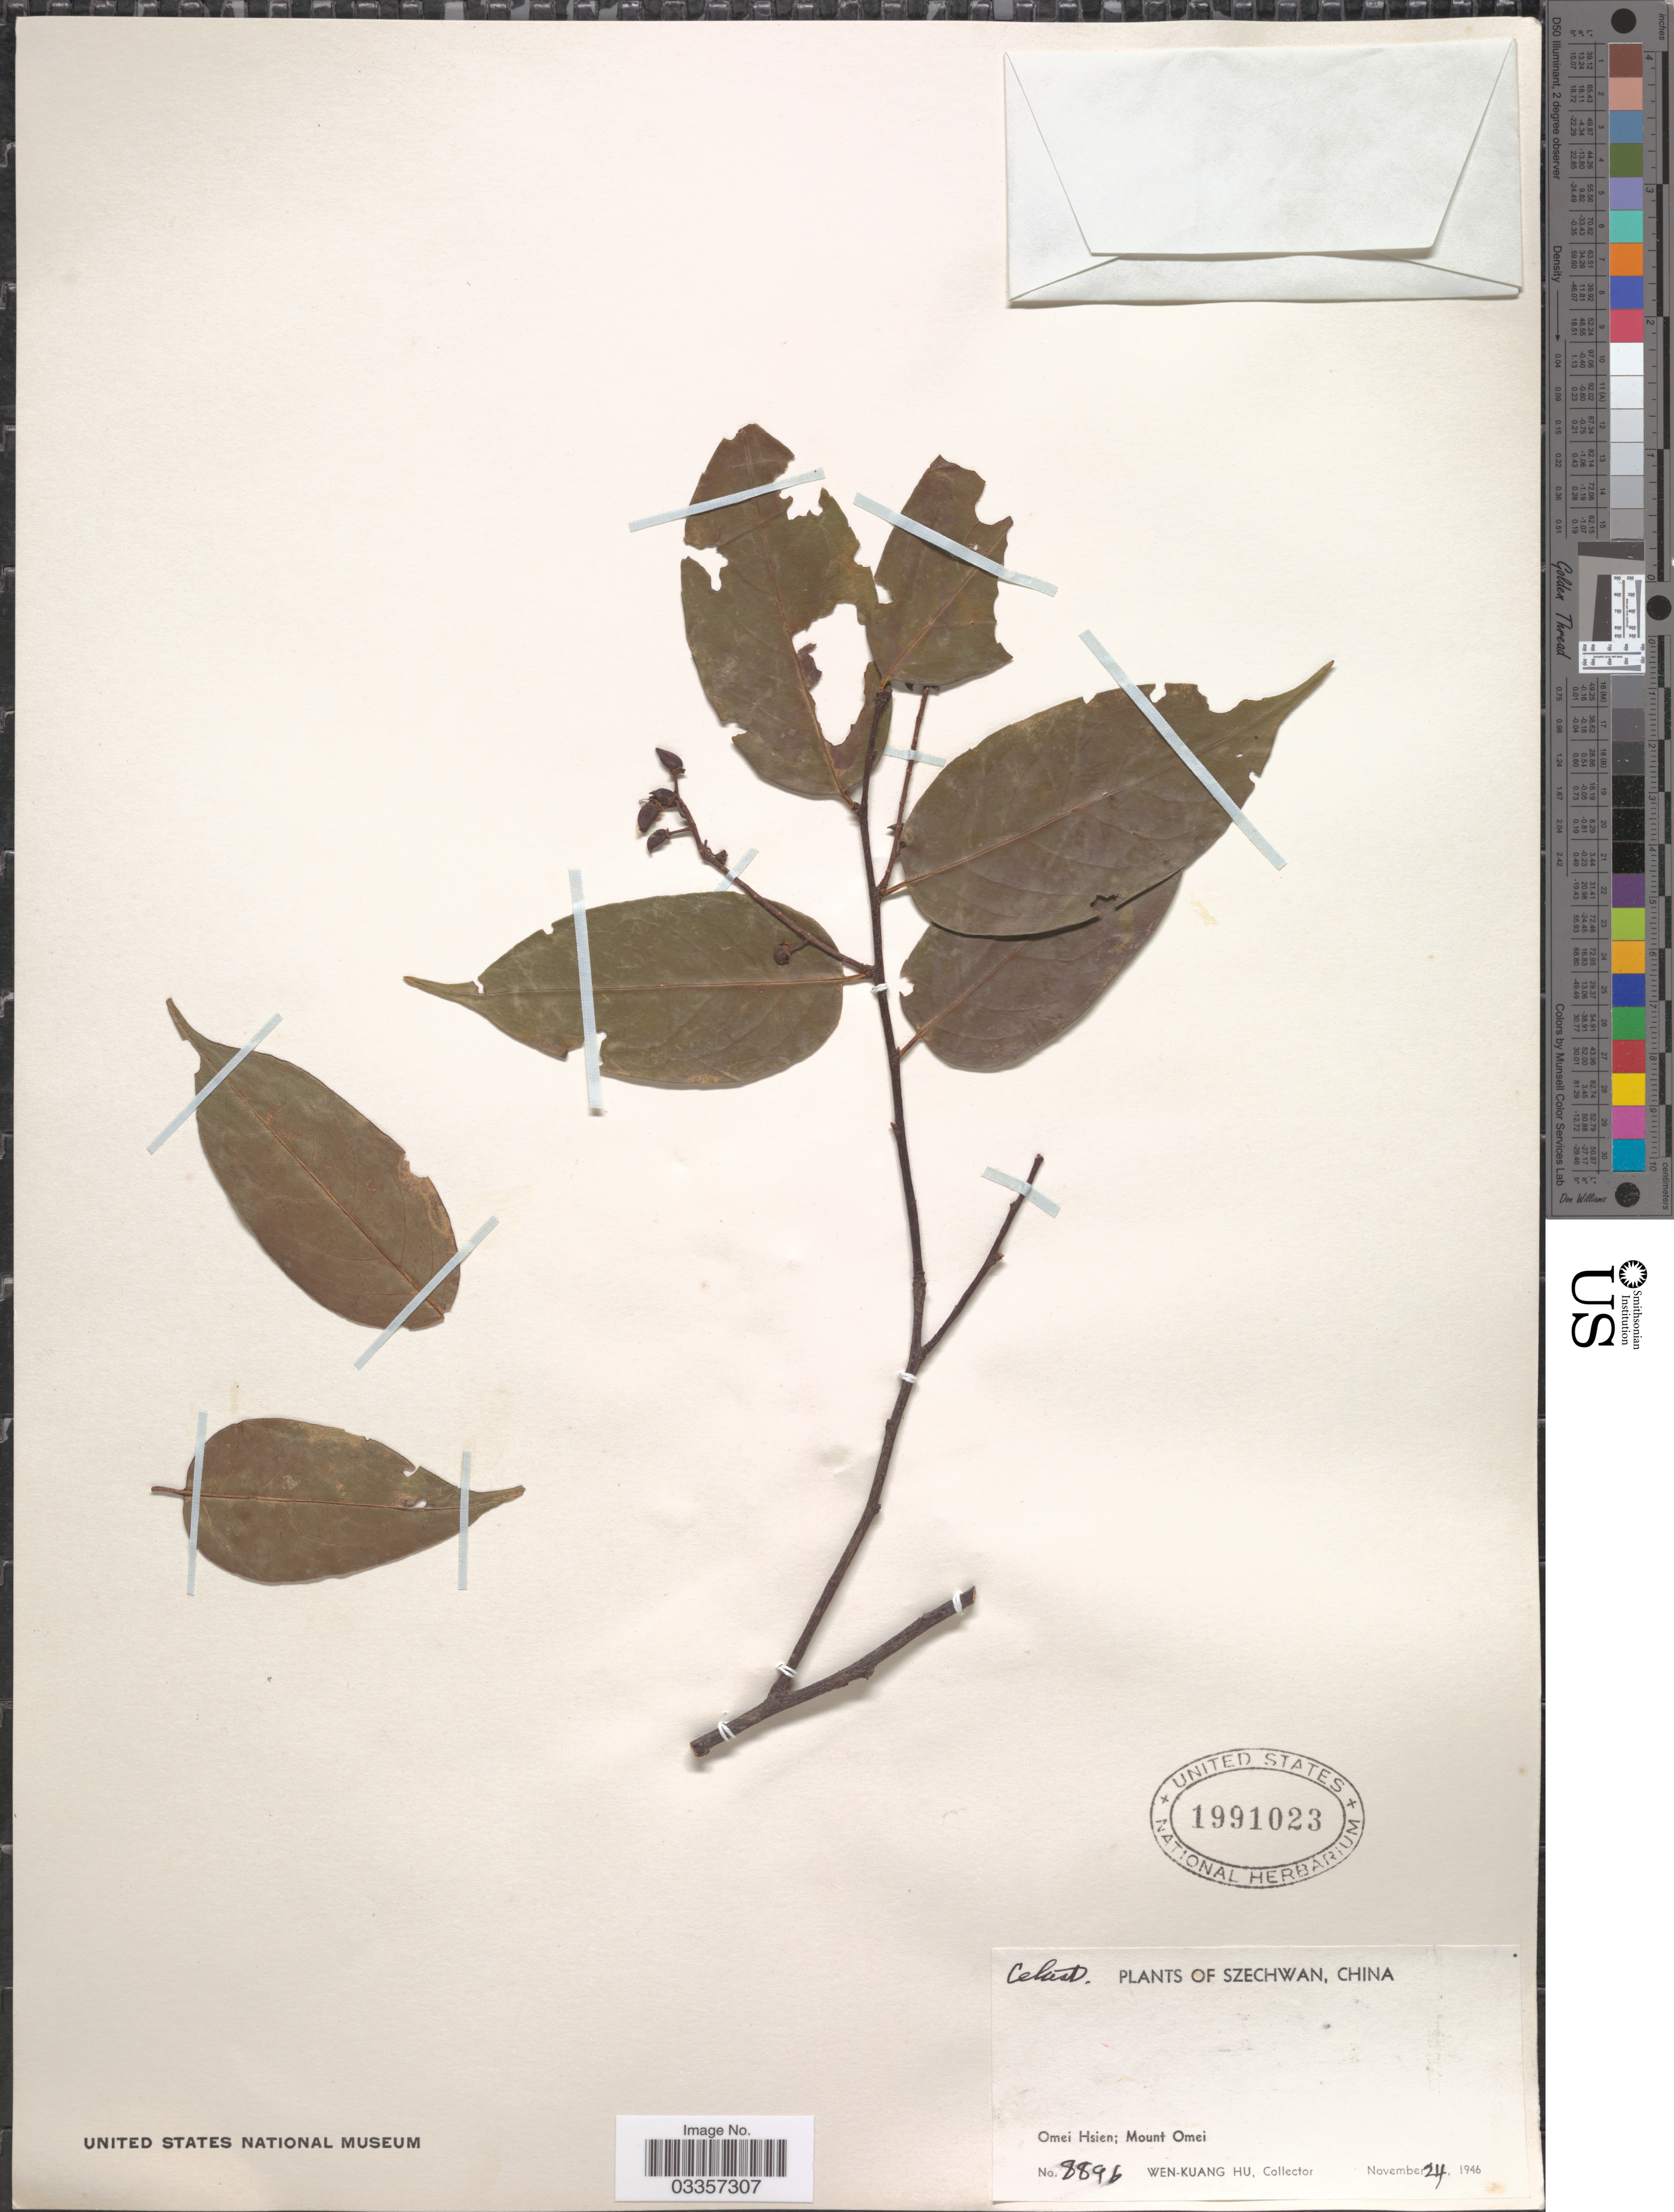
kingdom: Plantae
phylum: Tracheophyta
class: Magnoliopsida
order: Celastrales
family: Celastraceae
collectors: W. K. Hu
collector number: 8896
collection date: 1946-11-24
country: China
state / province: Sichuan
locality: Szechwan. Omei Hsien; Mount Omei.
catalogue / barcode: US 1991023